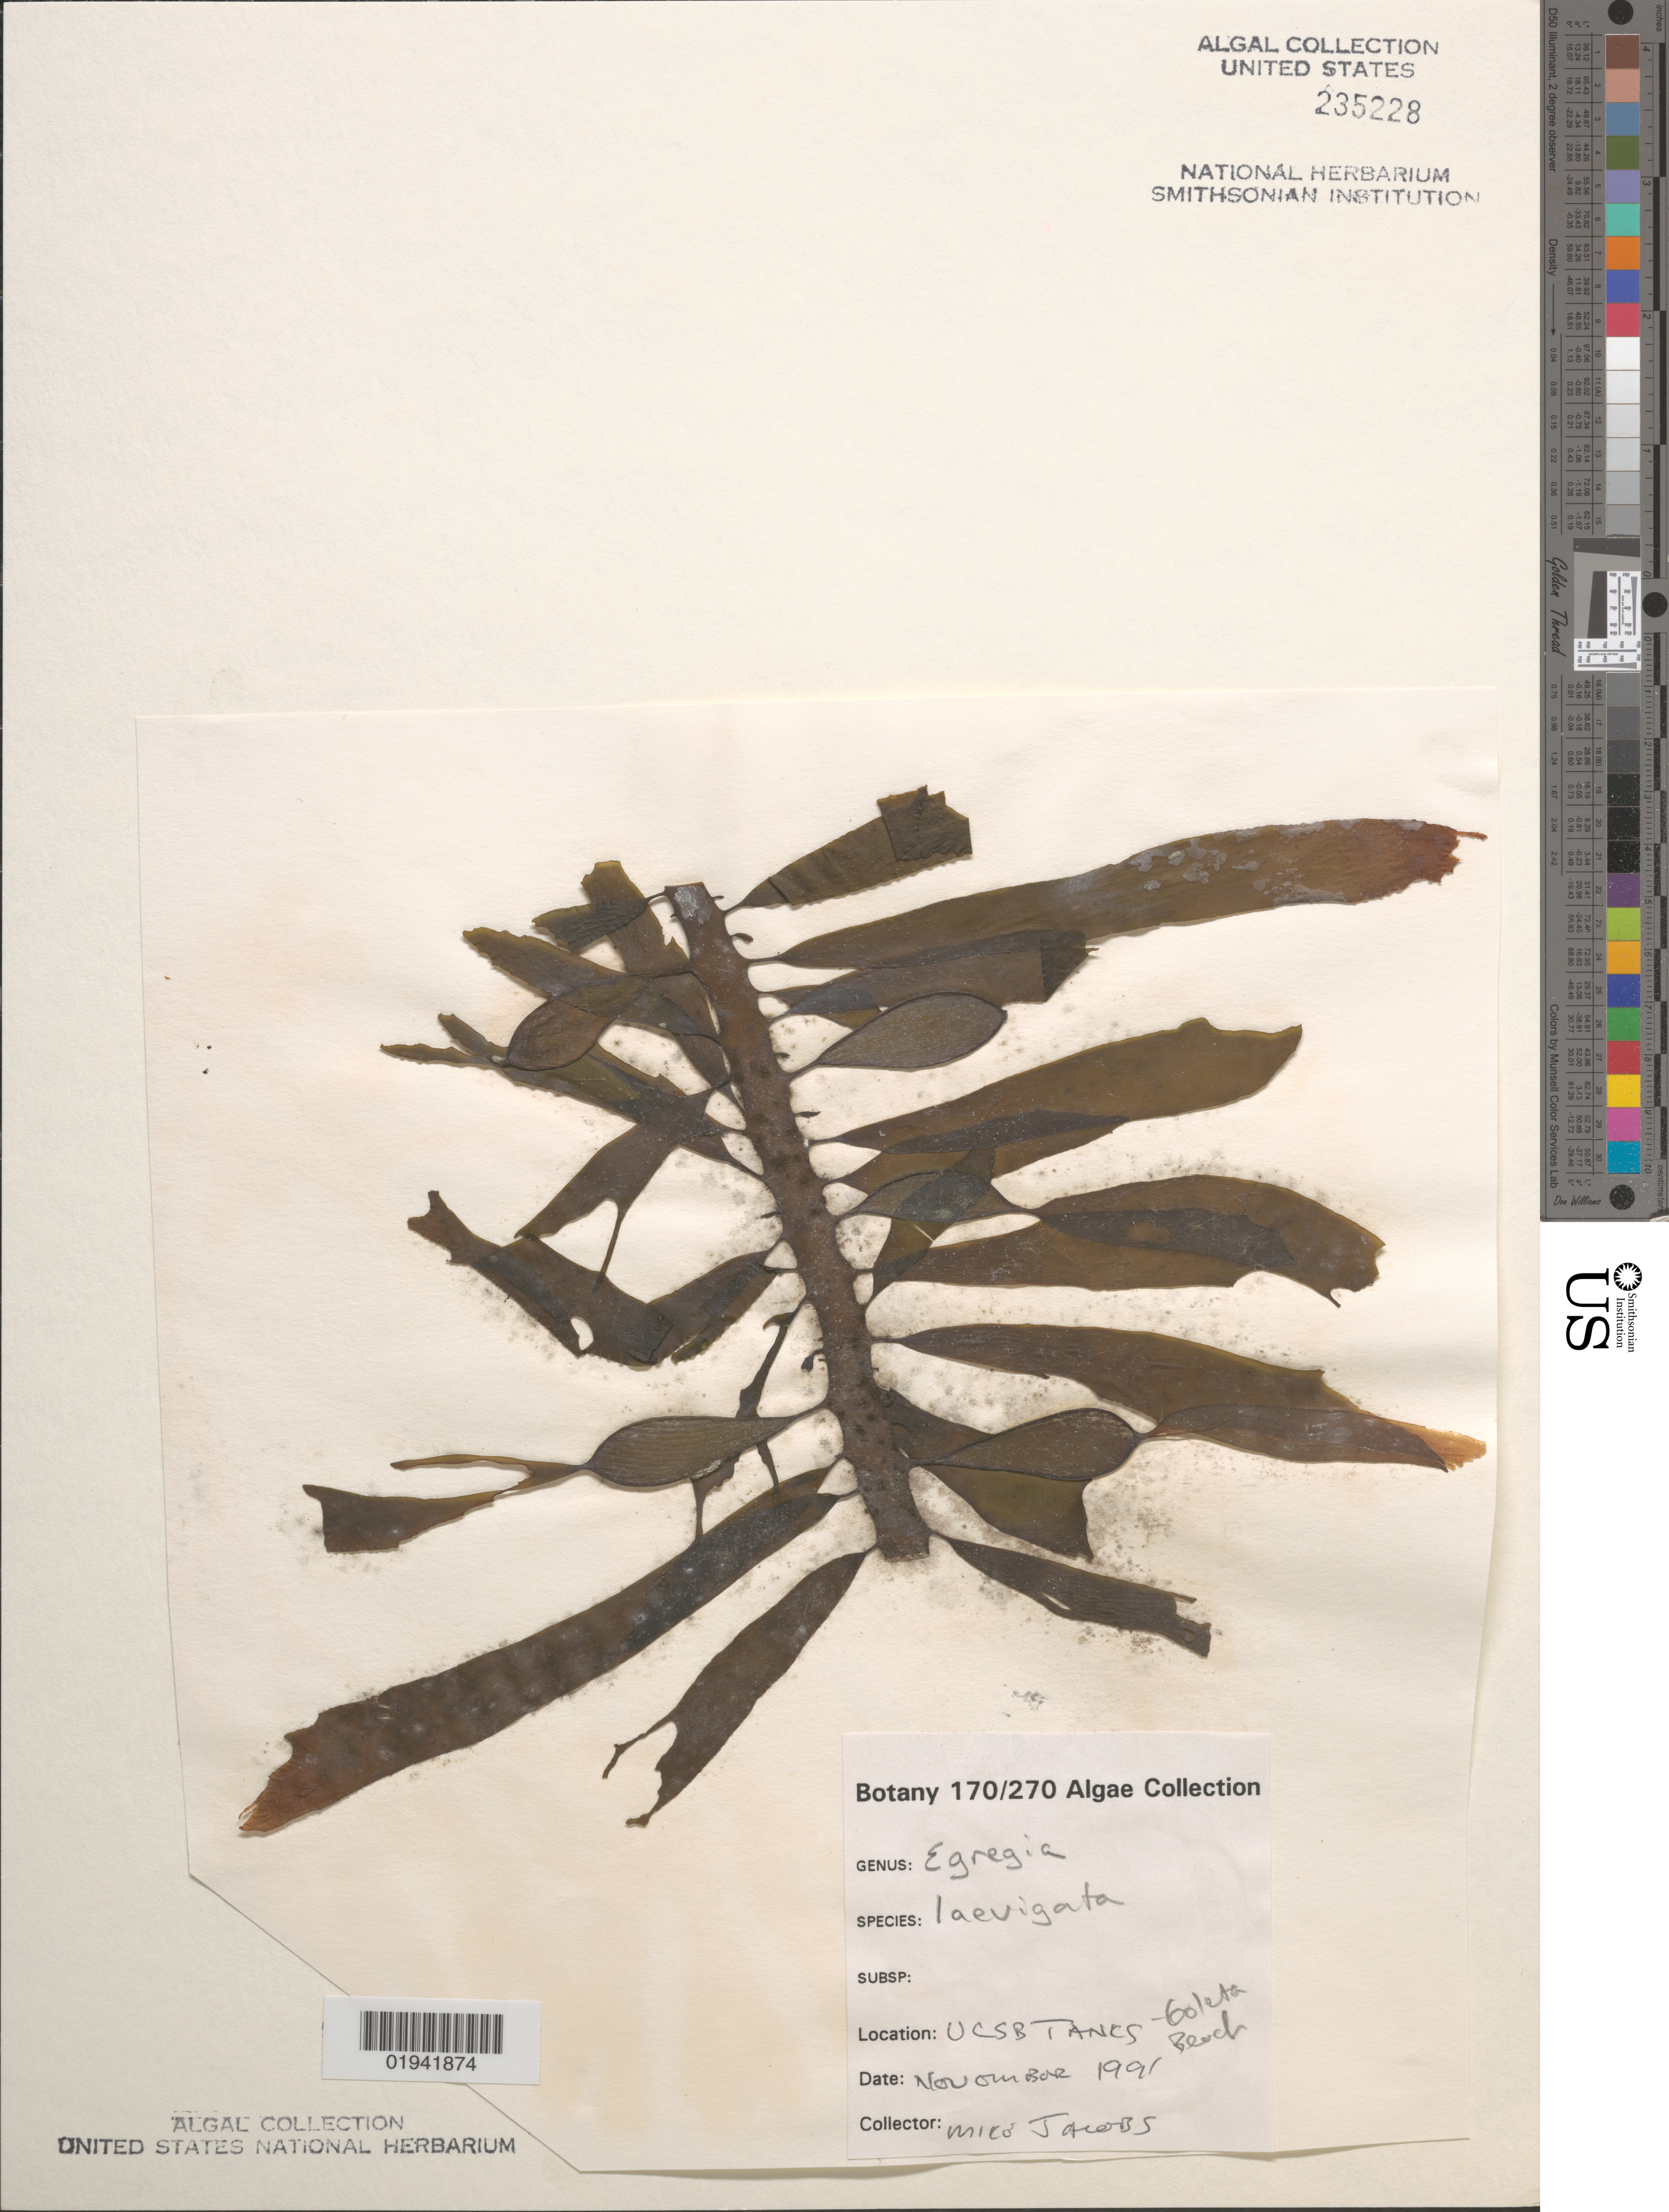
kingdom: Chromista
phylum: Ochrophyta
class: Phaeophyceae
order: Laminariales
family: Lessoniaceae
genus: Egregia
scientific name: Egregia menziesii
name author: (Turner) Aresch.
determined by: Algae name updating Project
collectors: M. Jacobs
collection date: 1991-11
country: United States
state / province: California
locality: UCSB Tanks- Goleta Beach.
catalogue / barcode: US 235228